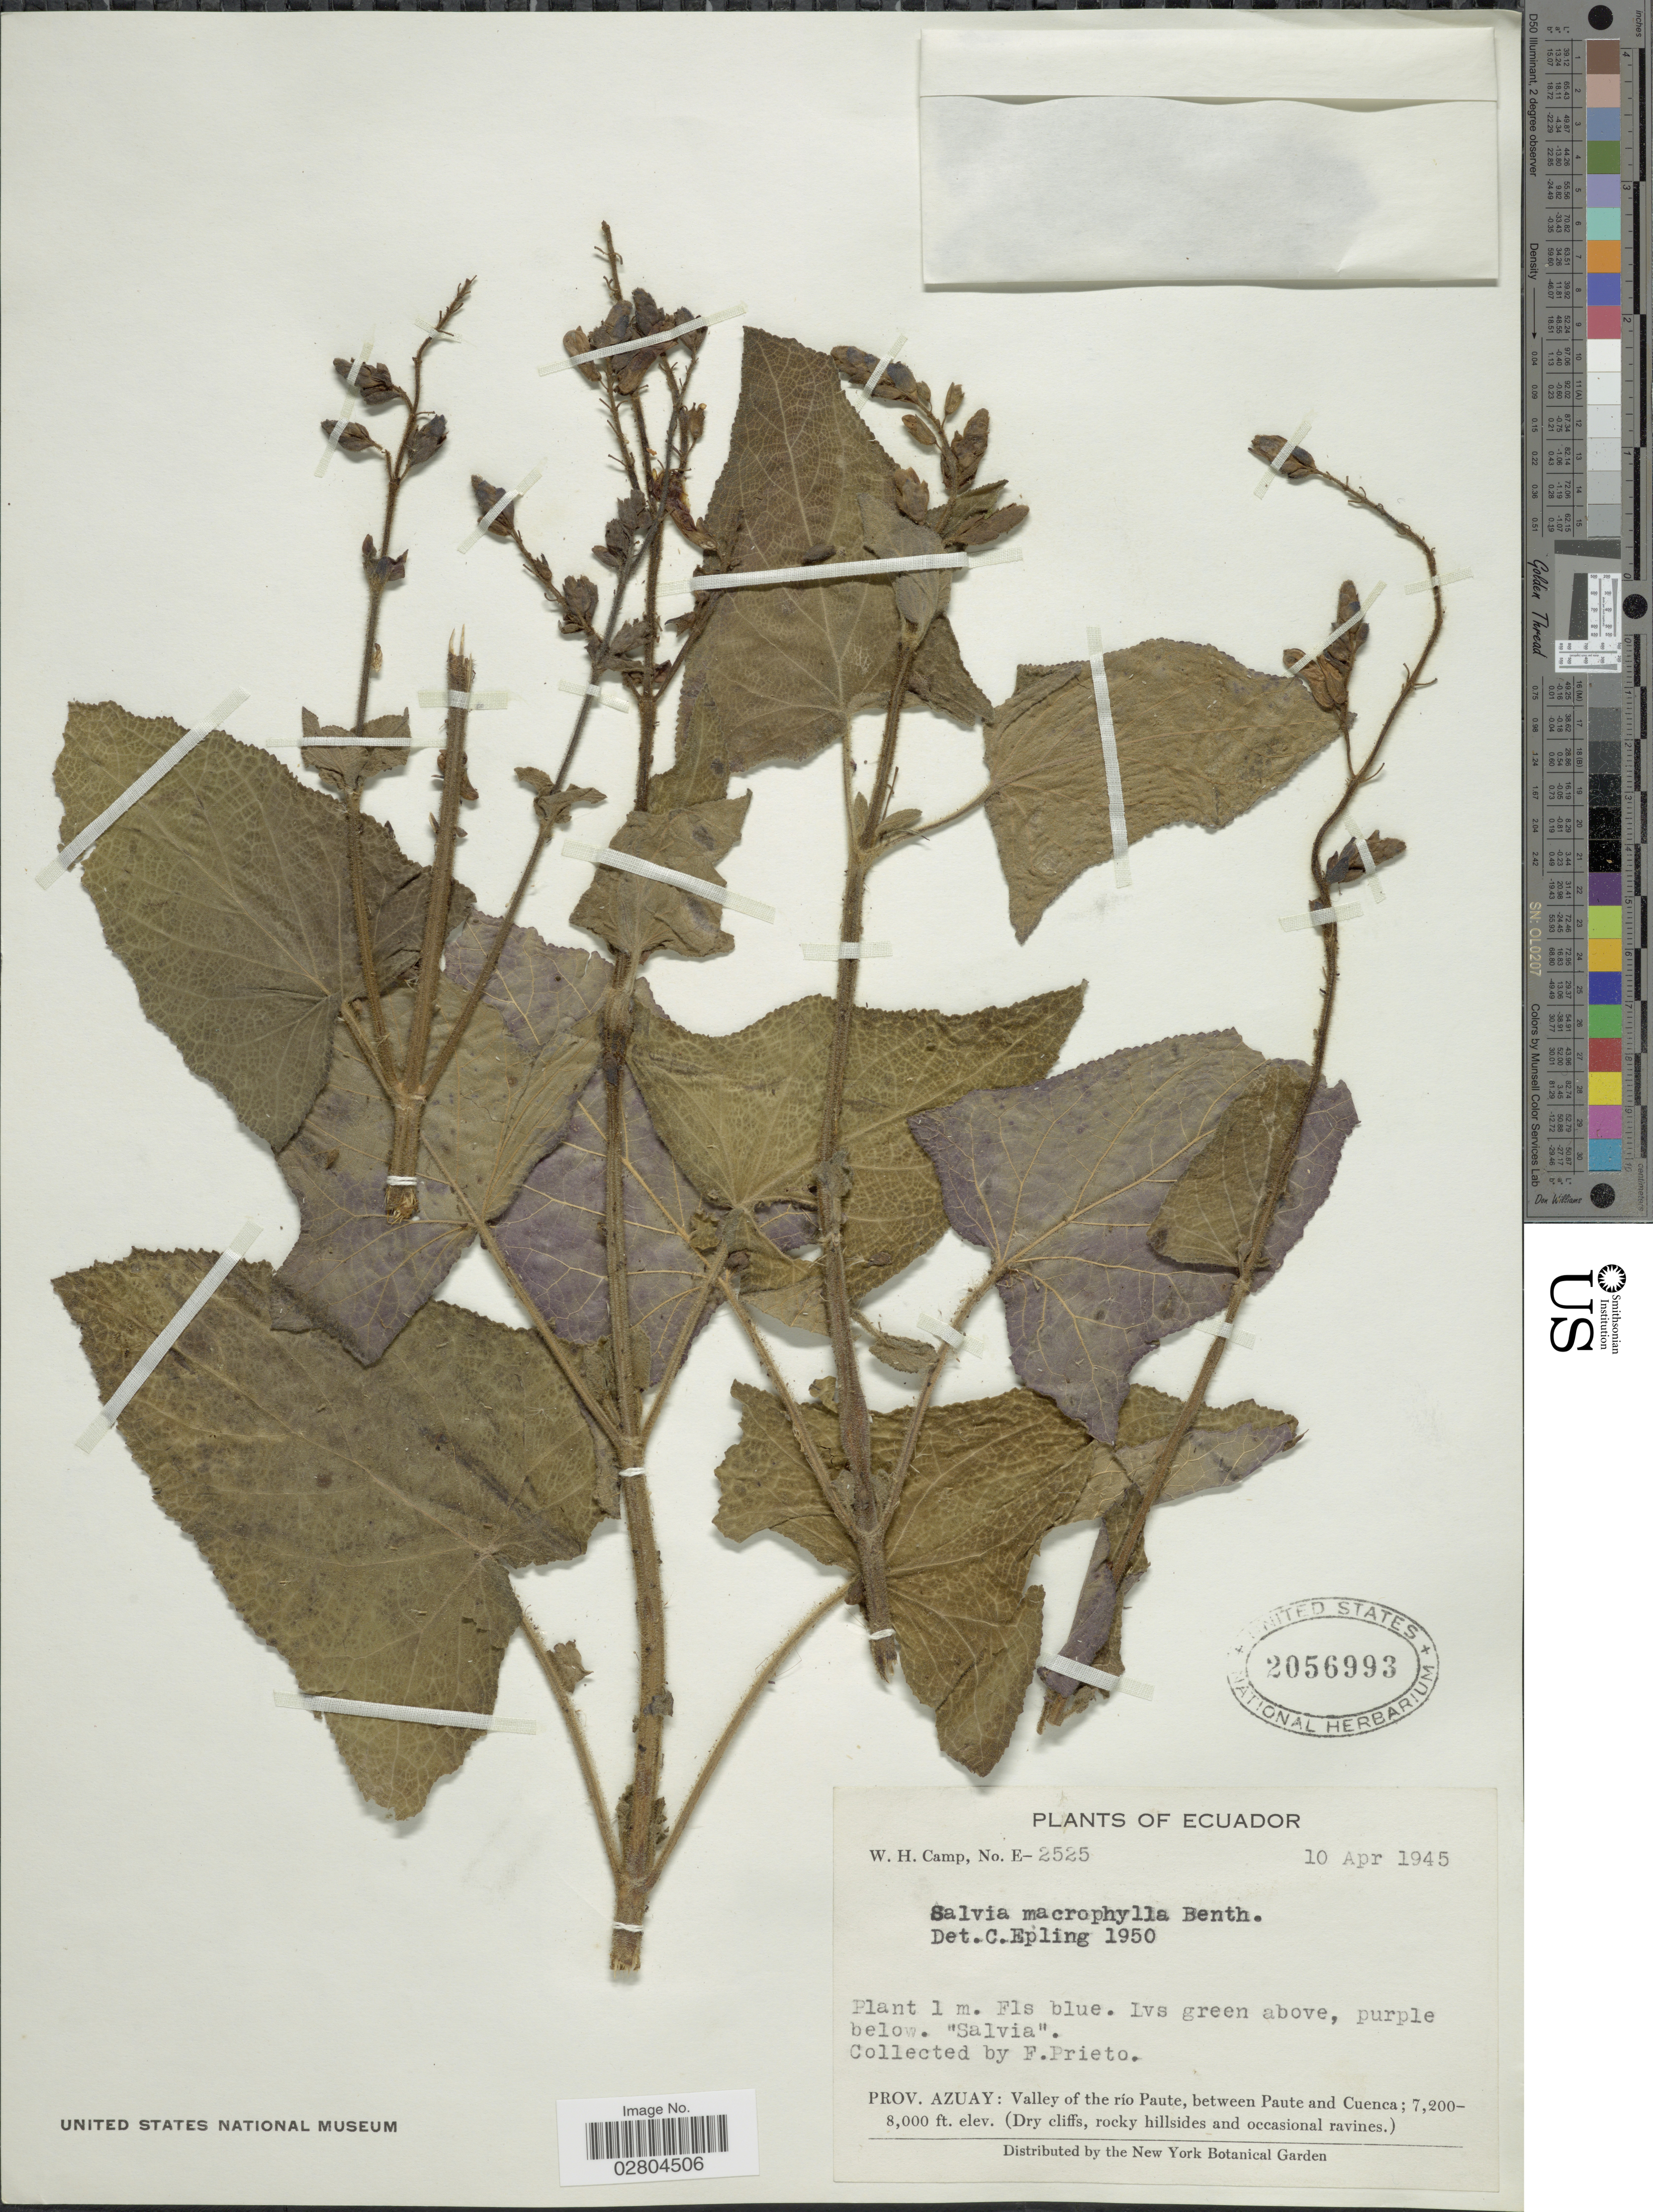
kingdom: Plantae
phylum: Tracheophyta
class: Magnoliopsida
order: Lamiales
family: Lamiaceae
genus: Salvia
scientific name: Salvia macrophylla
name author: Benth.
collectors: F. Prieto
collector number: E-2525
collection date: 1945-04-10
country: Ecuador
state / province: Azuay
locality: Valley of the río Paute, between Paute and Cuenca.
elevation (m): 2195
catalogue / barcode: US 2056993